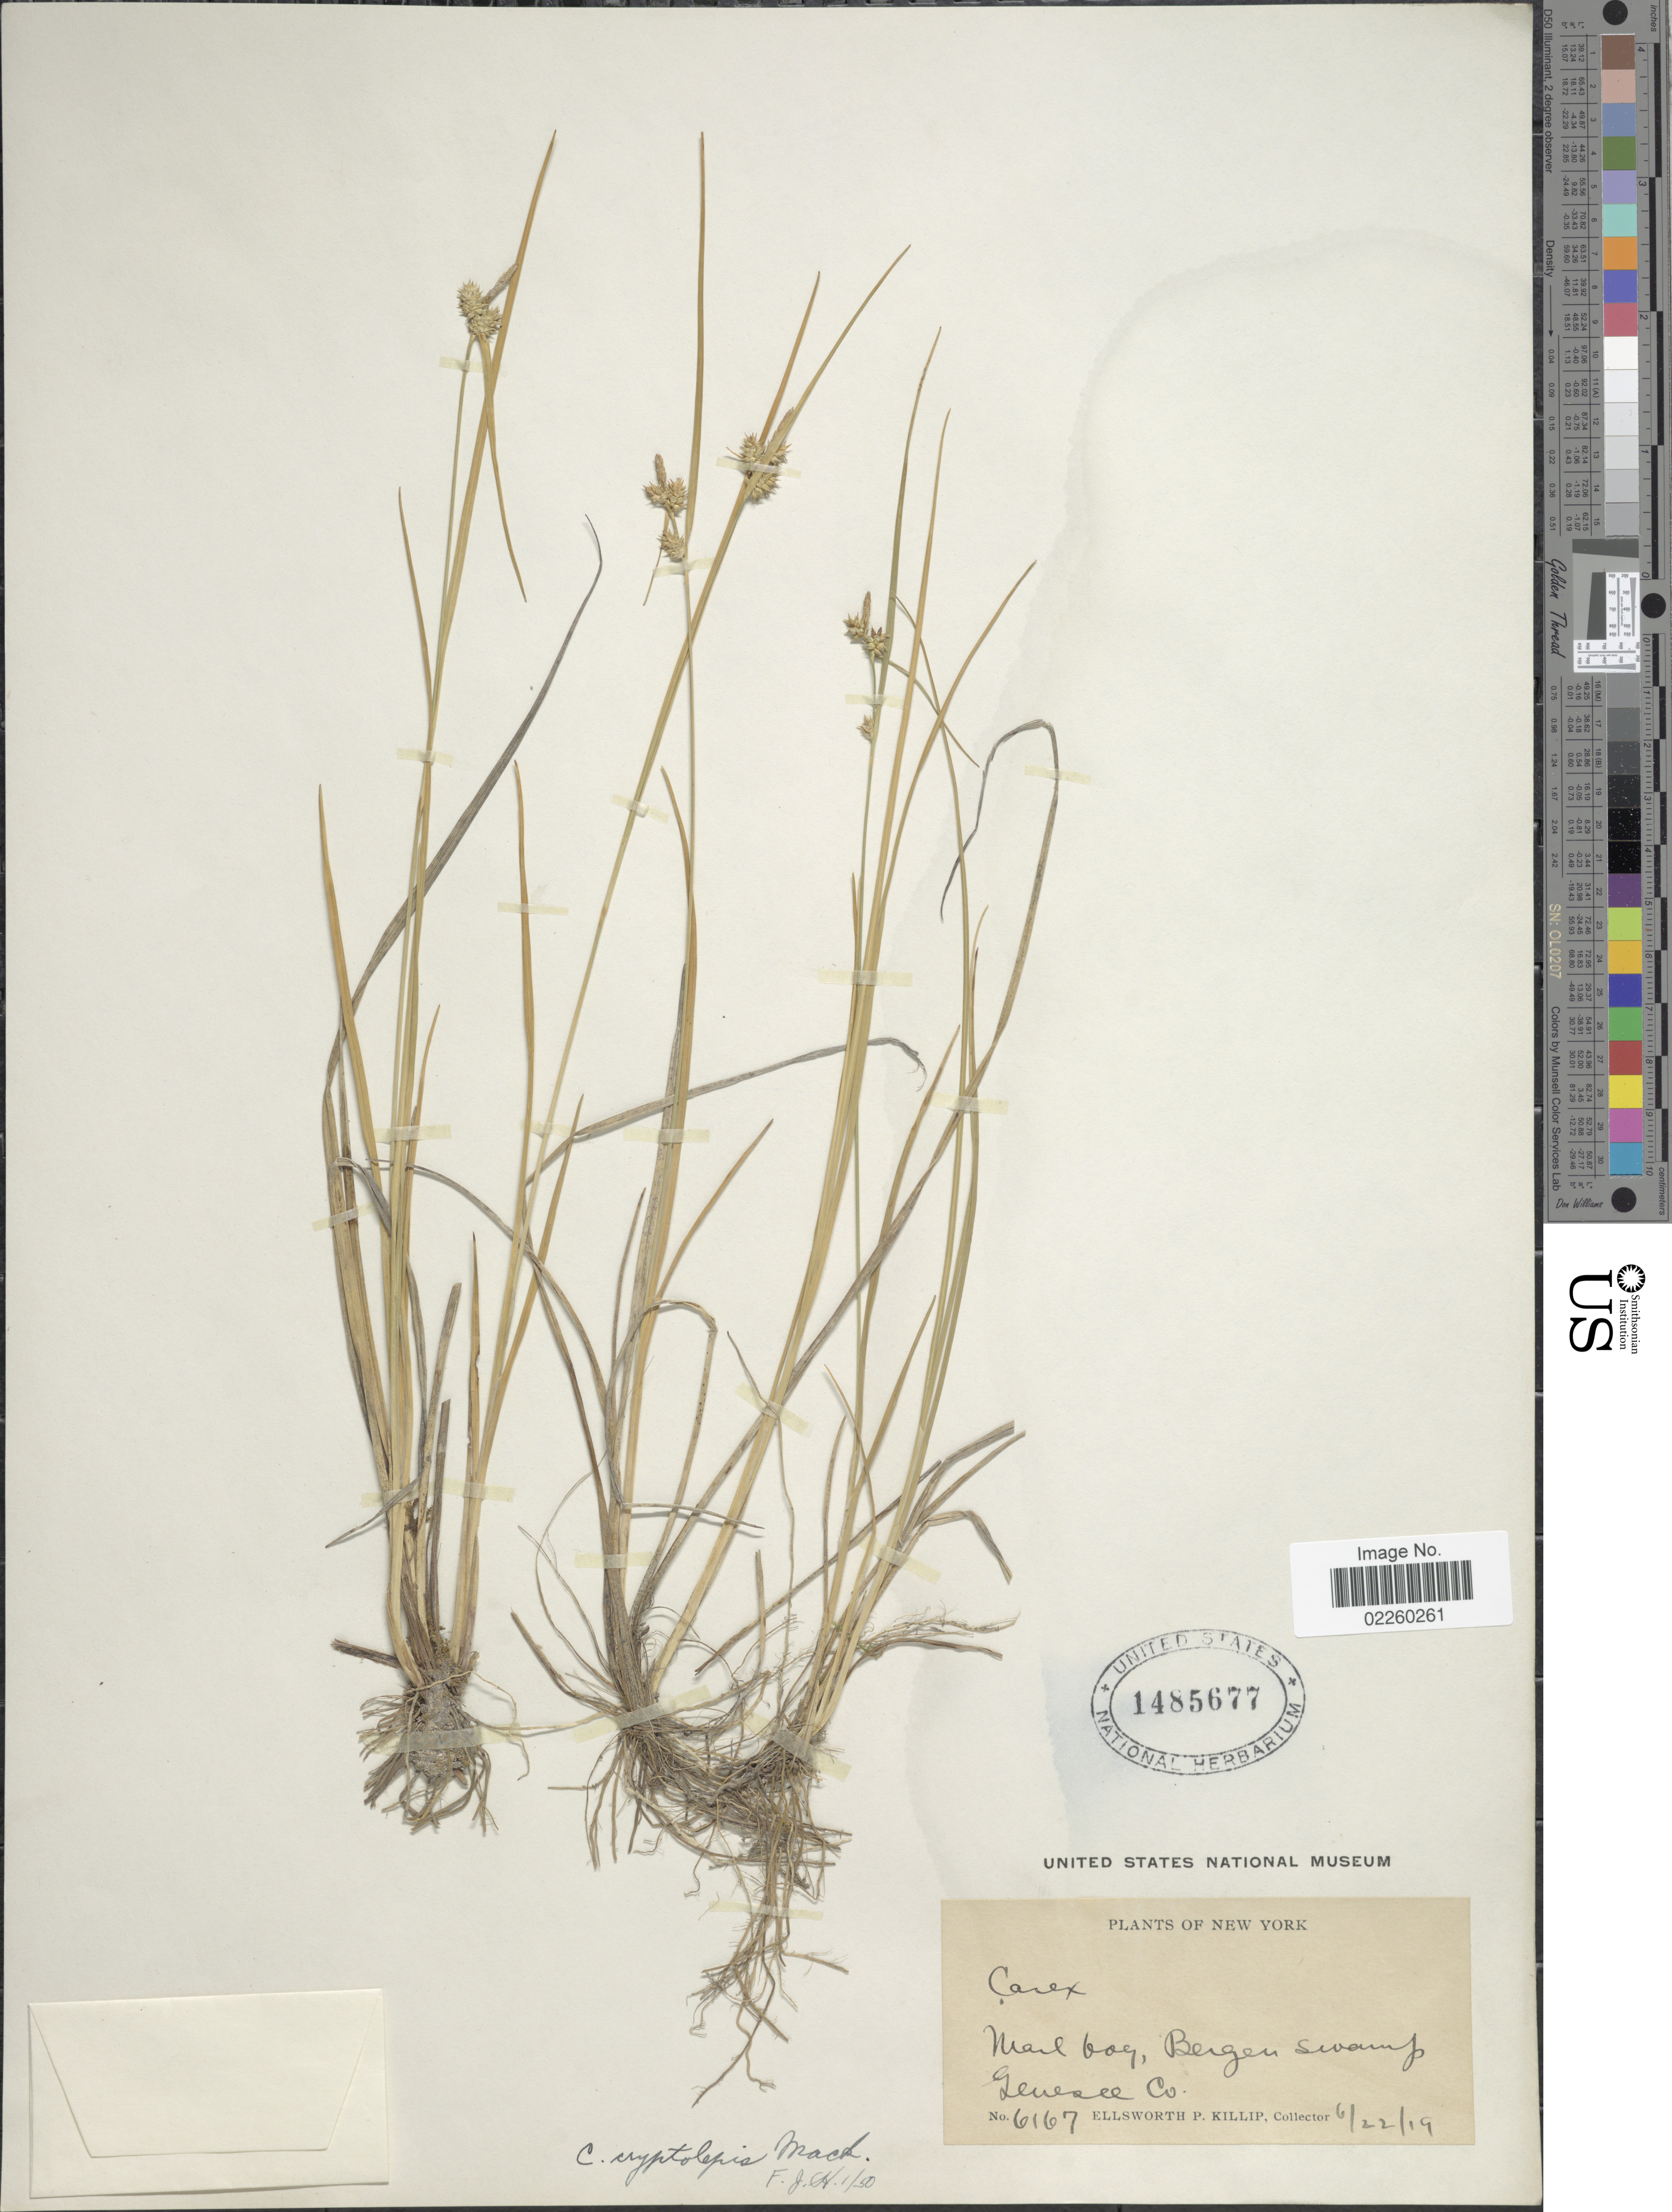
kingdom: Plantae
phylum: Tracheophyta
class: Liliopsida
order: Poales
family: Cyperaceae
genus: Carex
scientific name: Carex cryptolepis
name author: Mack.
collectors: E. P. Killip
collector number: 6167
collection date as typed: Transcribed d/m/y: 22/6/19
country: United States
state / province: New York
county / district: Genesee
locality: Bergen Swamp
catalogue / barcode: US 1485677